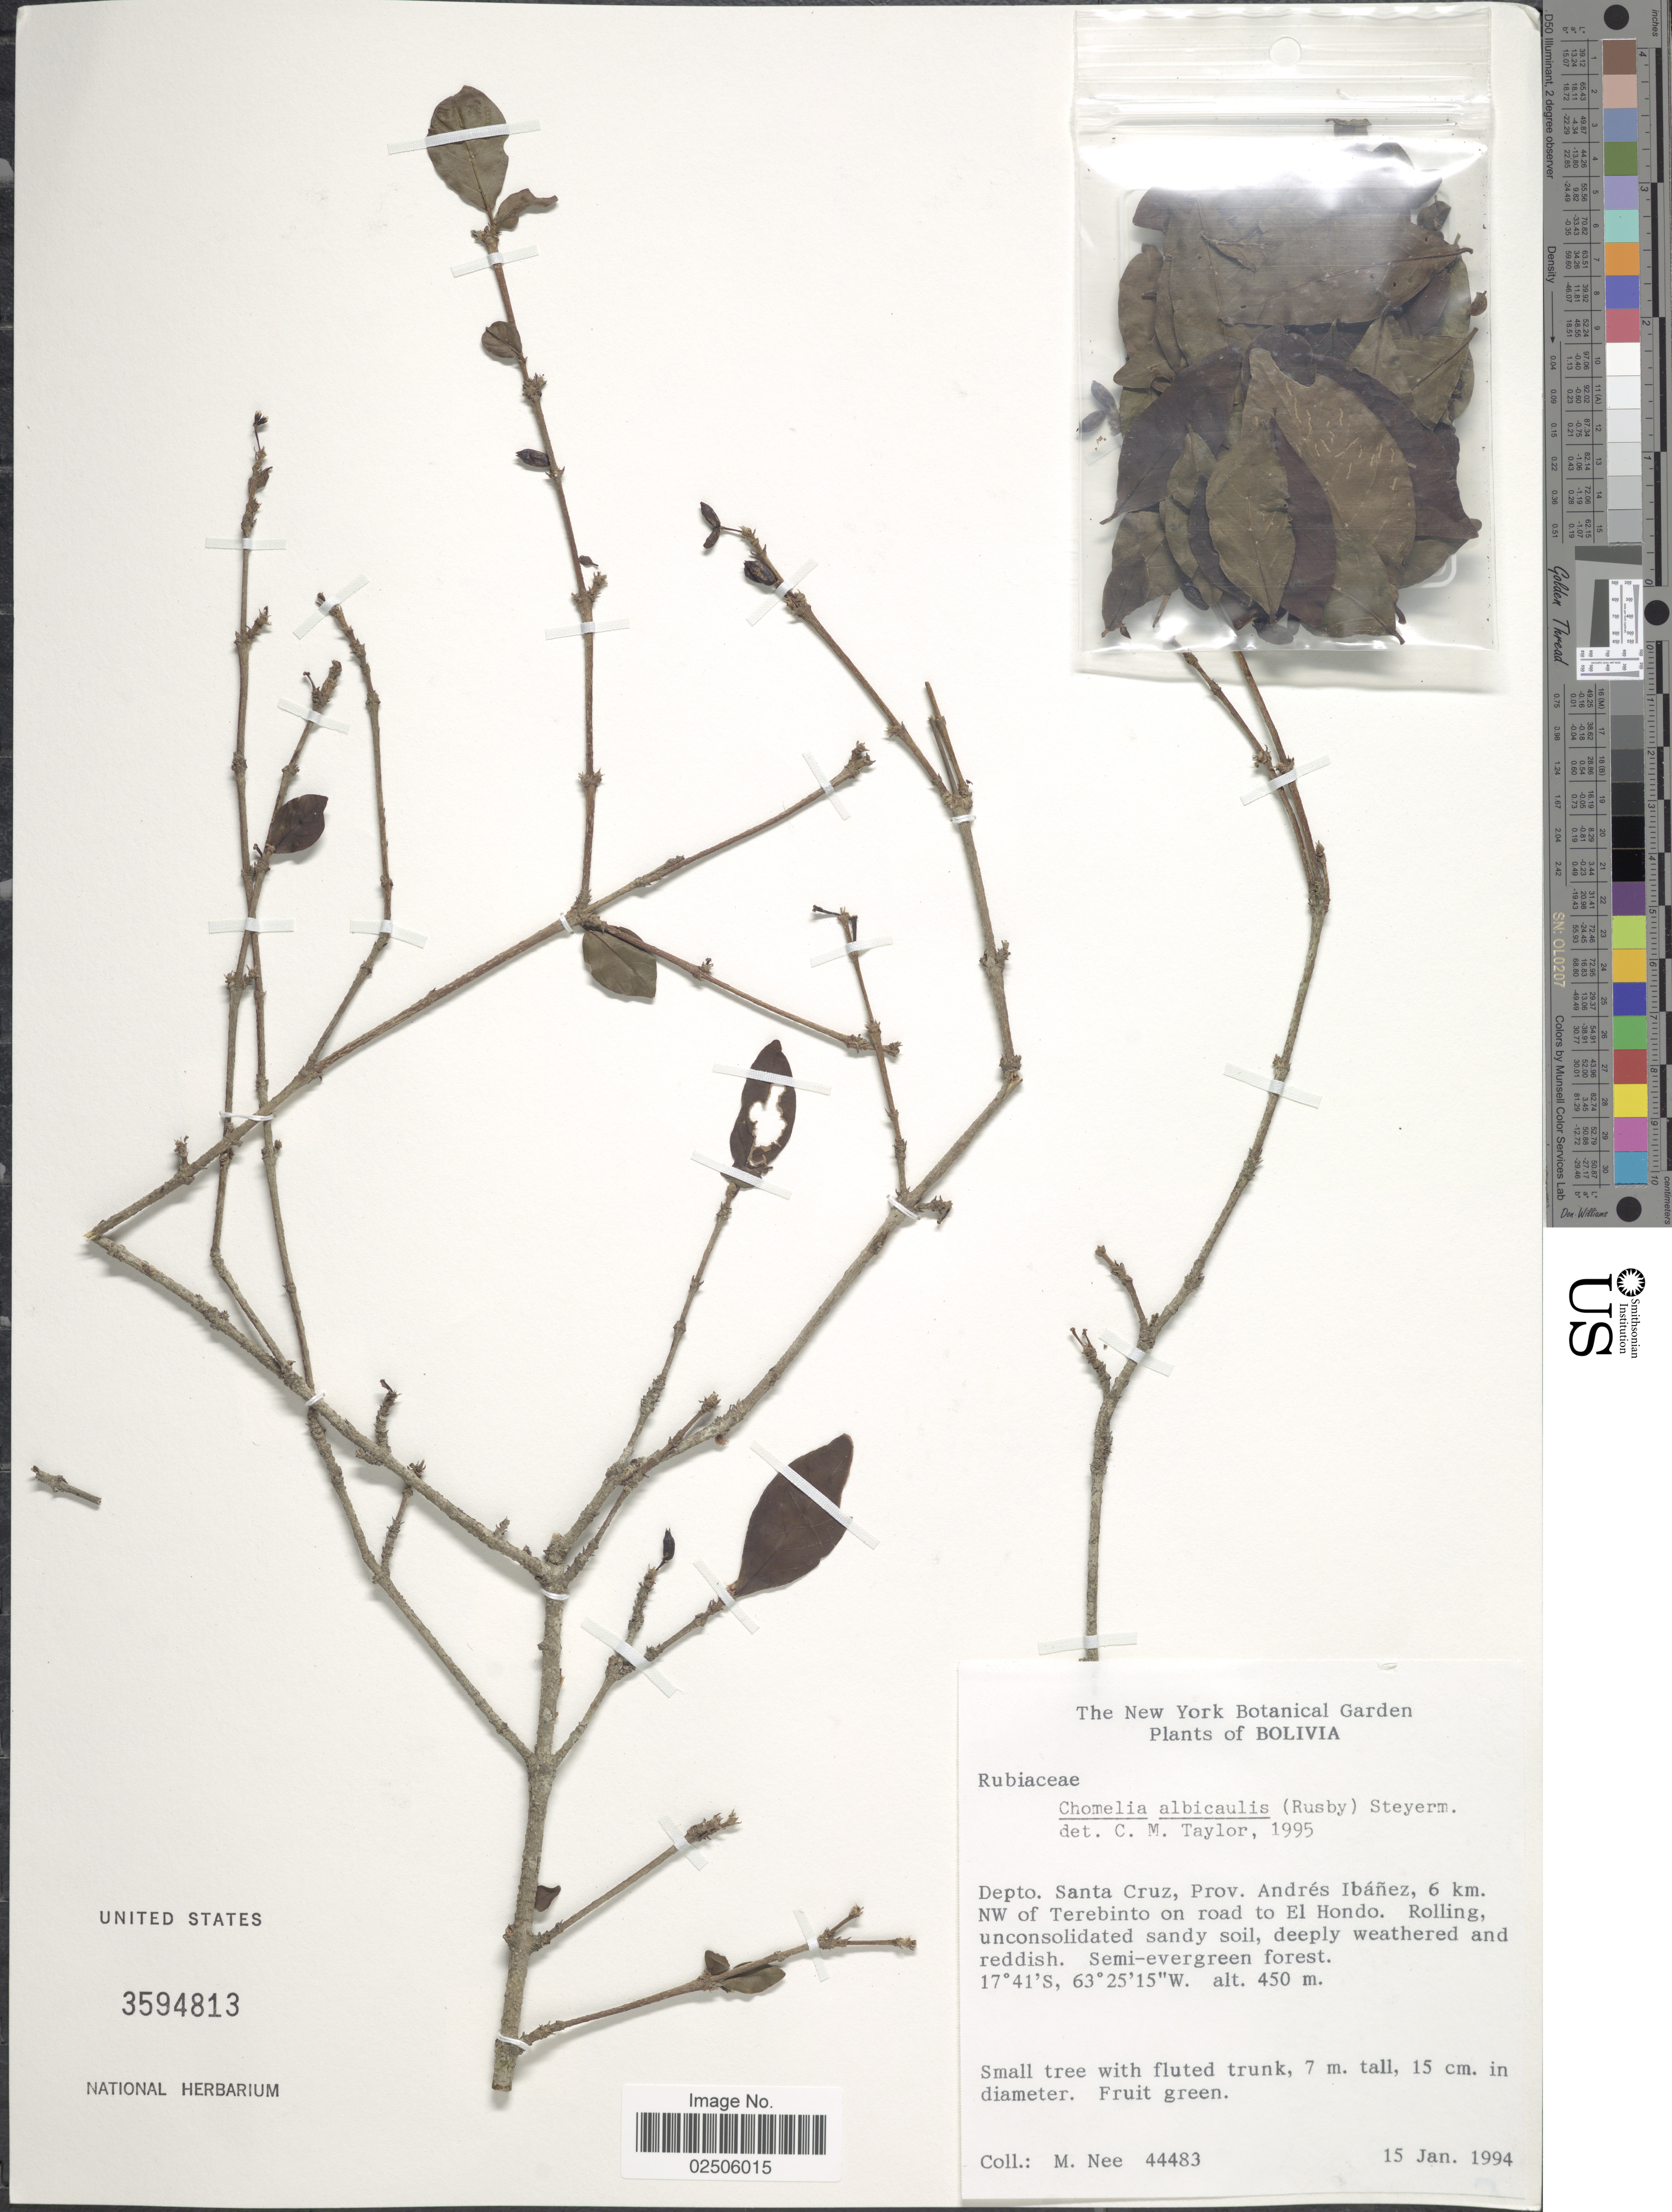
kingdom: Plantae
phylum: Tracheophyta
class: Magnoliopsida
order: Gentianales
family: Rubiaceae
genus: Chomelia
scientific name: Chomelia albicaulis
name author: (Rusby) Steyerm.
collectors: M. Nee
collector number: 44483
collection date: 1994-01-15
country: Bolivia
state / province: Santa Cruz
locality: Prov. Andres Ibanez, 6 km. NW of Terebinto on road to El Hondo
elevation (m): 450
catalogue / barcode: US 3594813